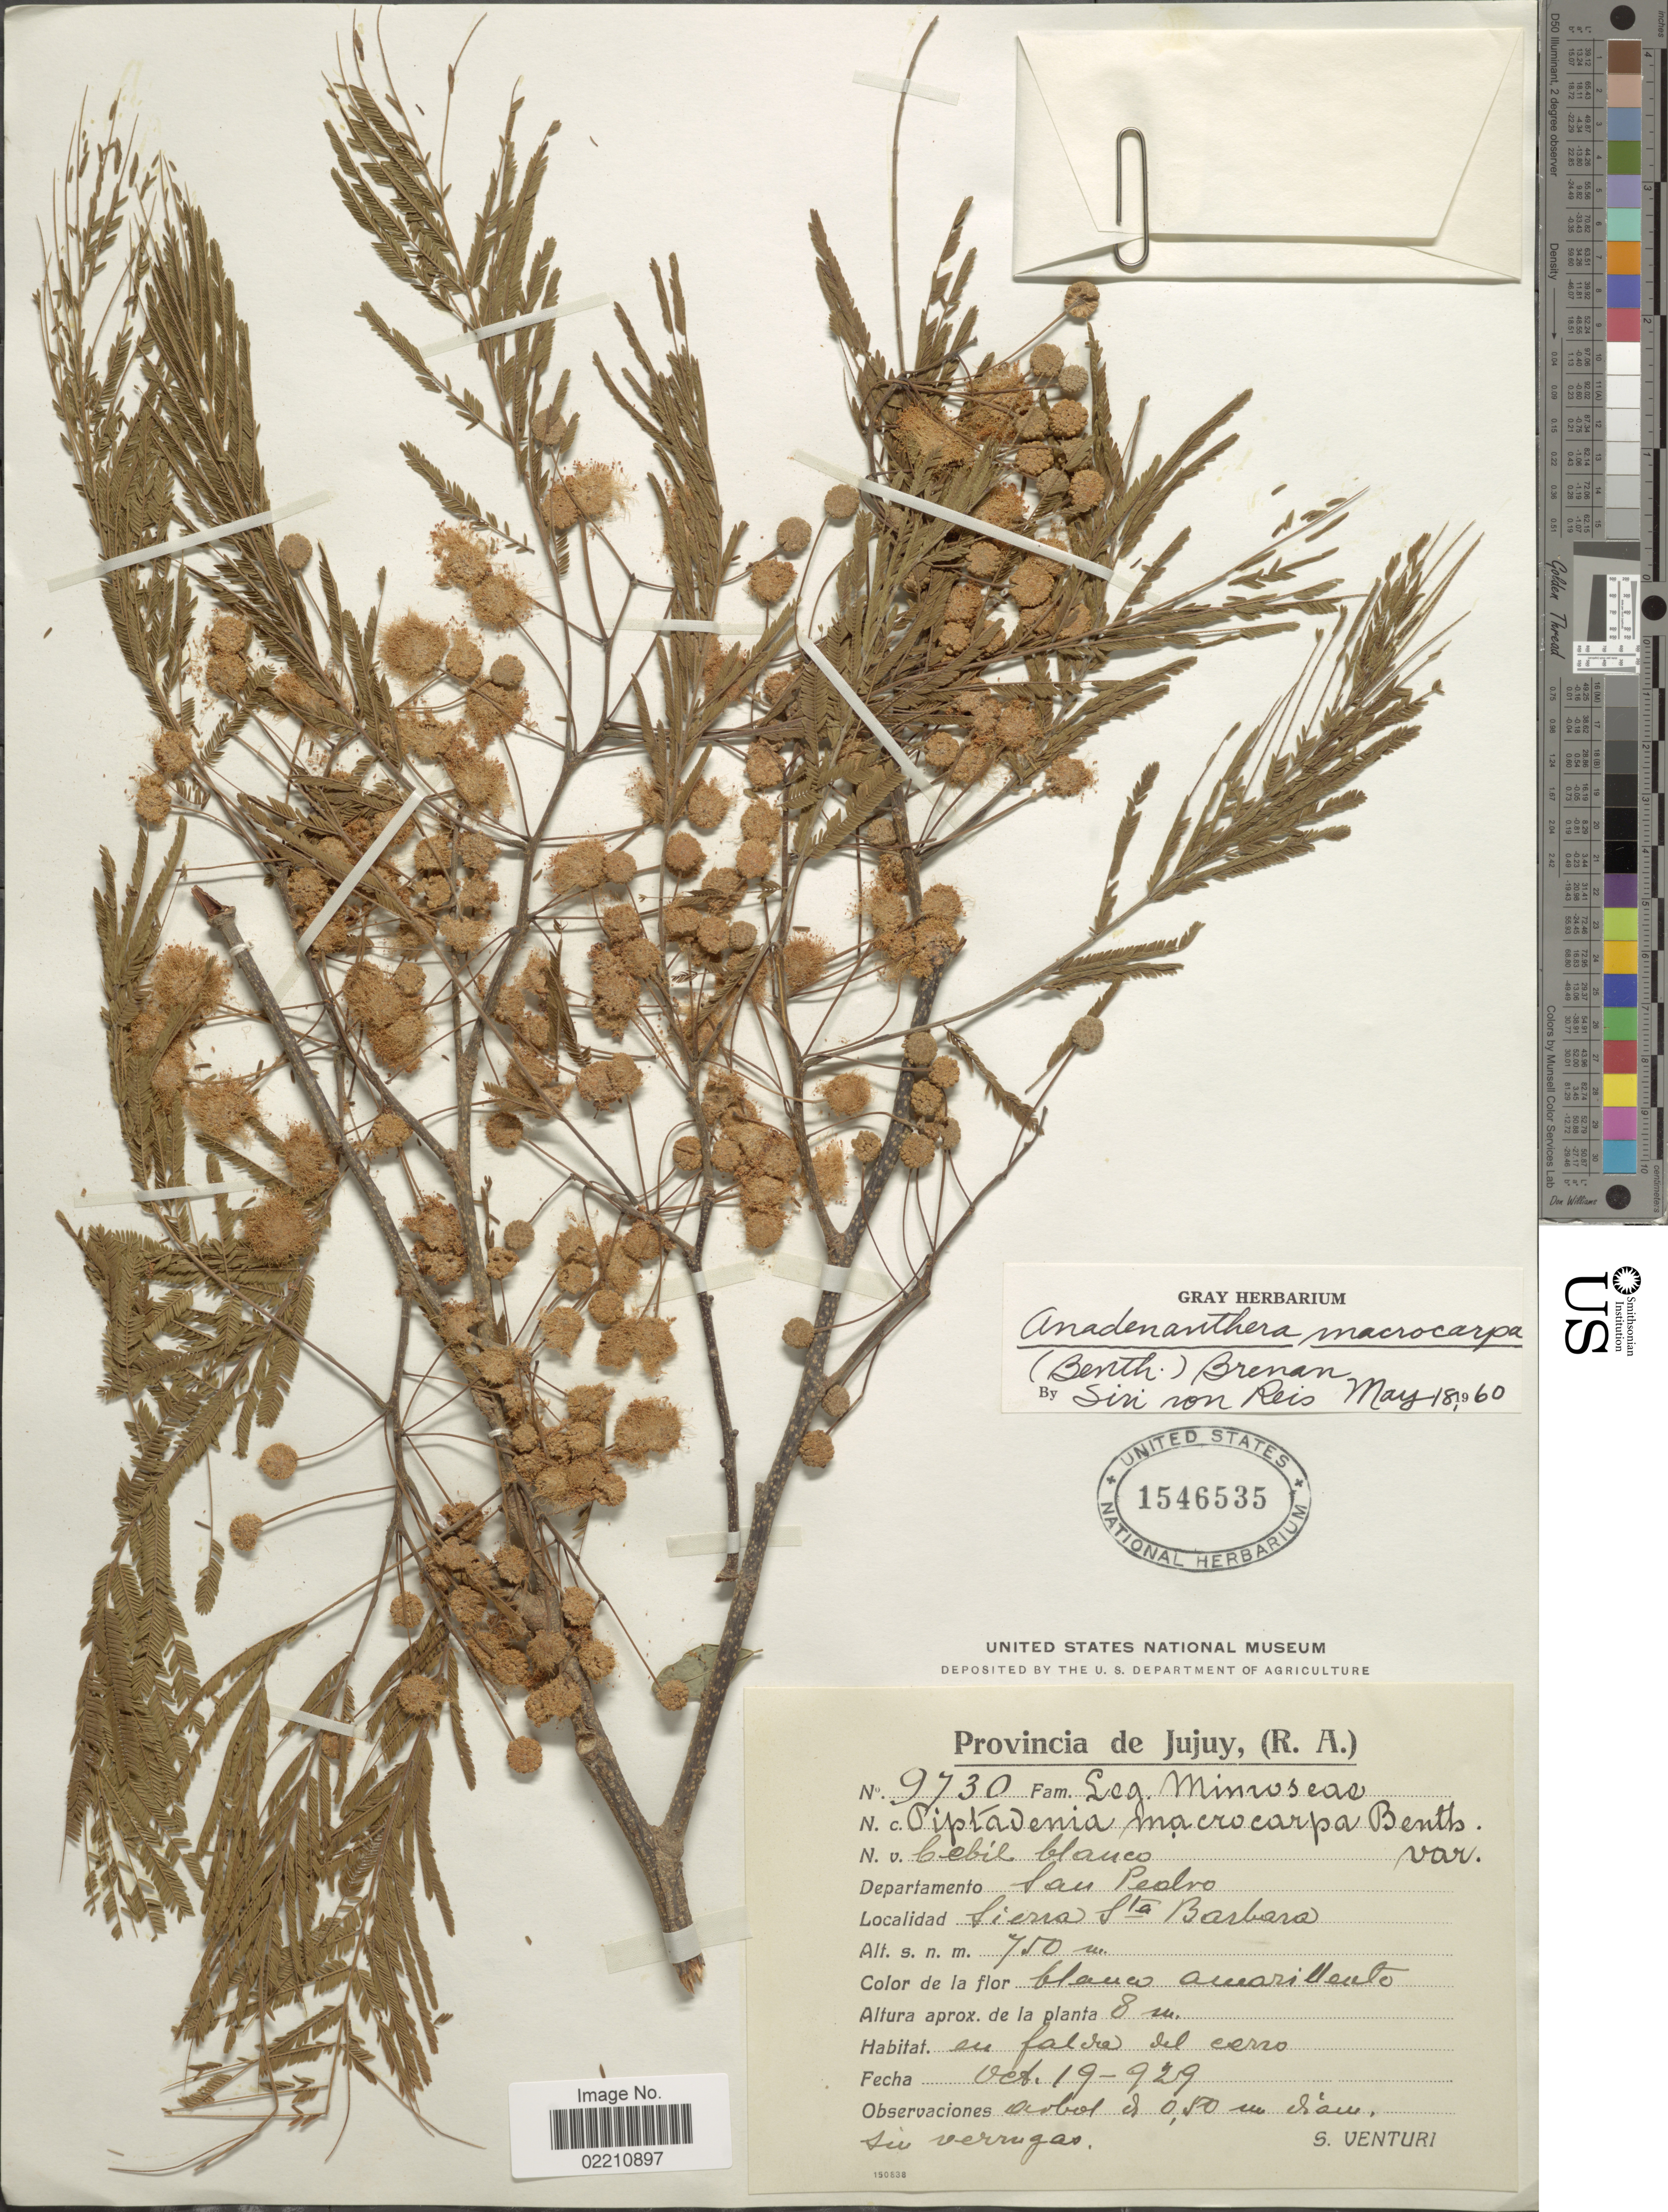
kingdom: Plantae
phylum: Tracheophyta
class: Magnoliopsida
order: Fabales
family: Fabaceae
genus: Anadenanthera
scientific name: Anadenanthera macrocarpa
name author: (Benth.) Brenan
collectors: S. Venturi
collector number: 9730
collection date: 1929-10-19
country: Argentina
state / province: Jujuy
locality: Departamento San Pedro. Sierra Sta Barbara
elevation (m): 750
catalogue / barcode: US 1546535